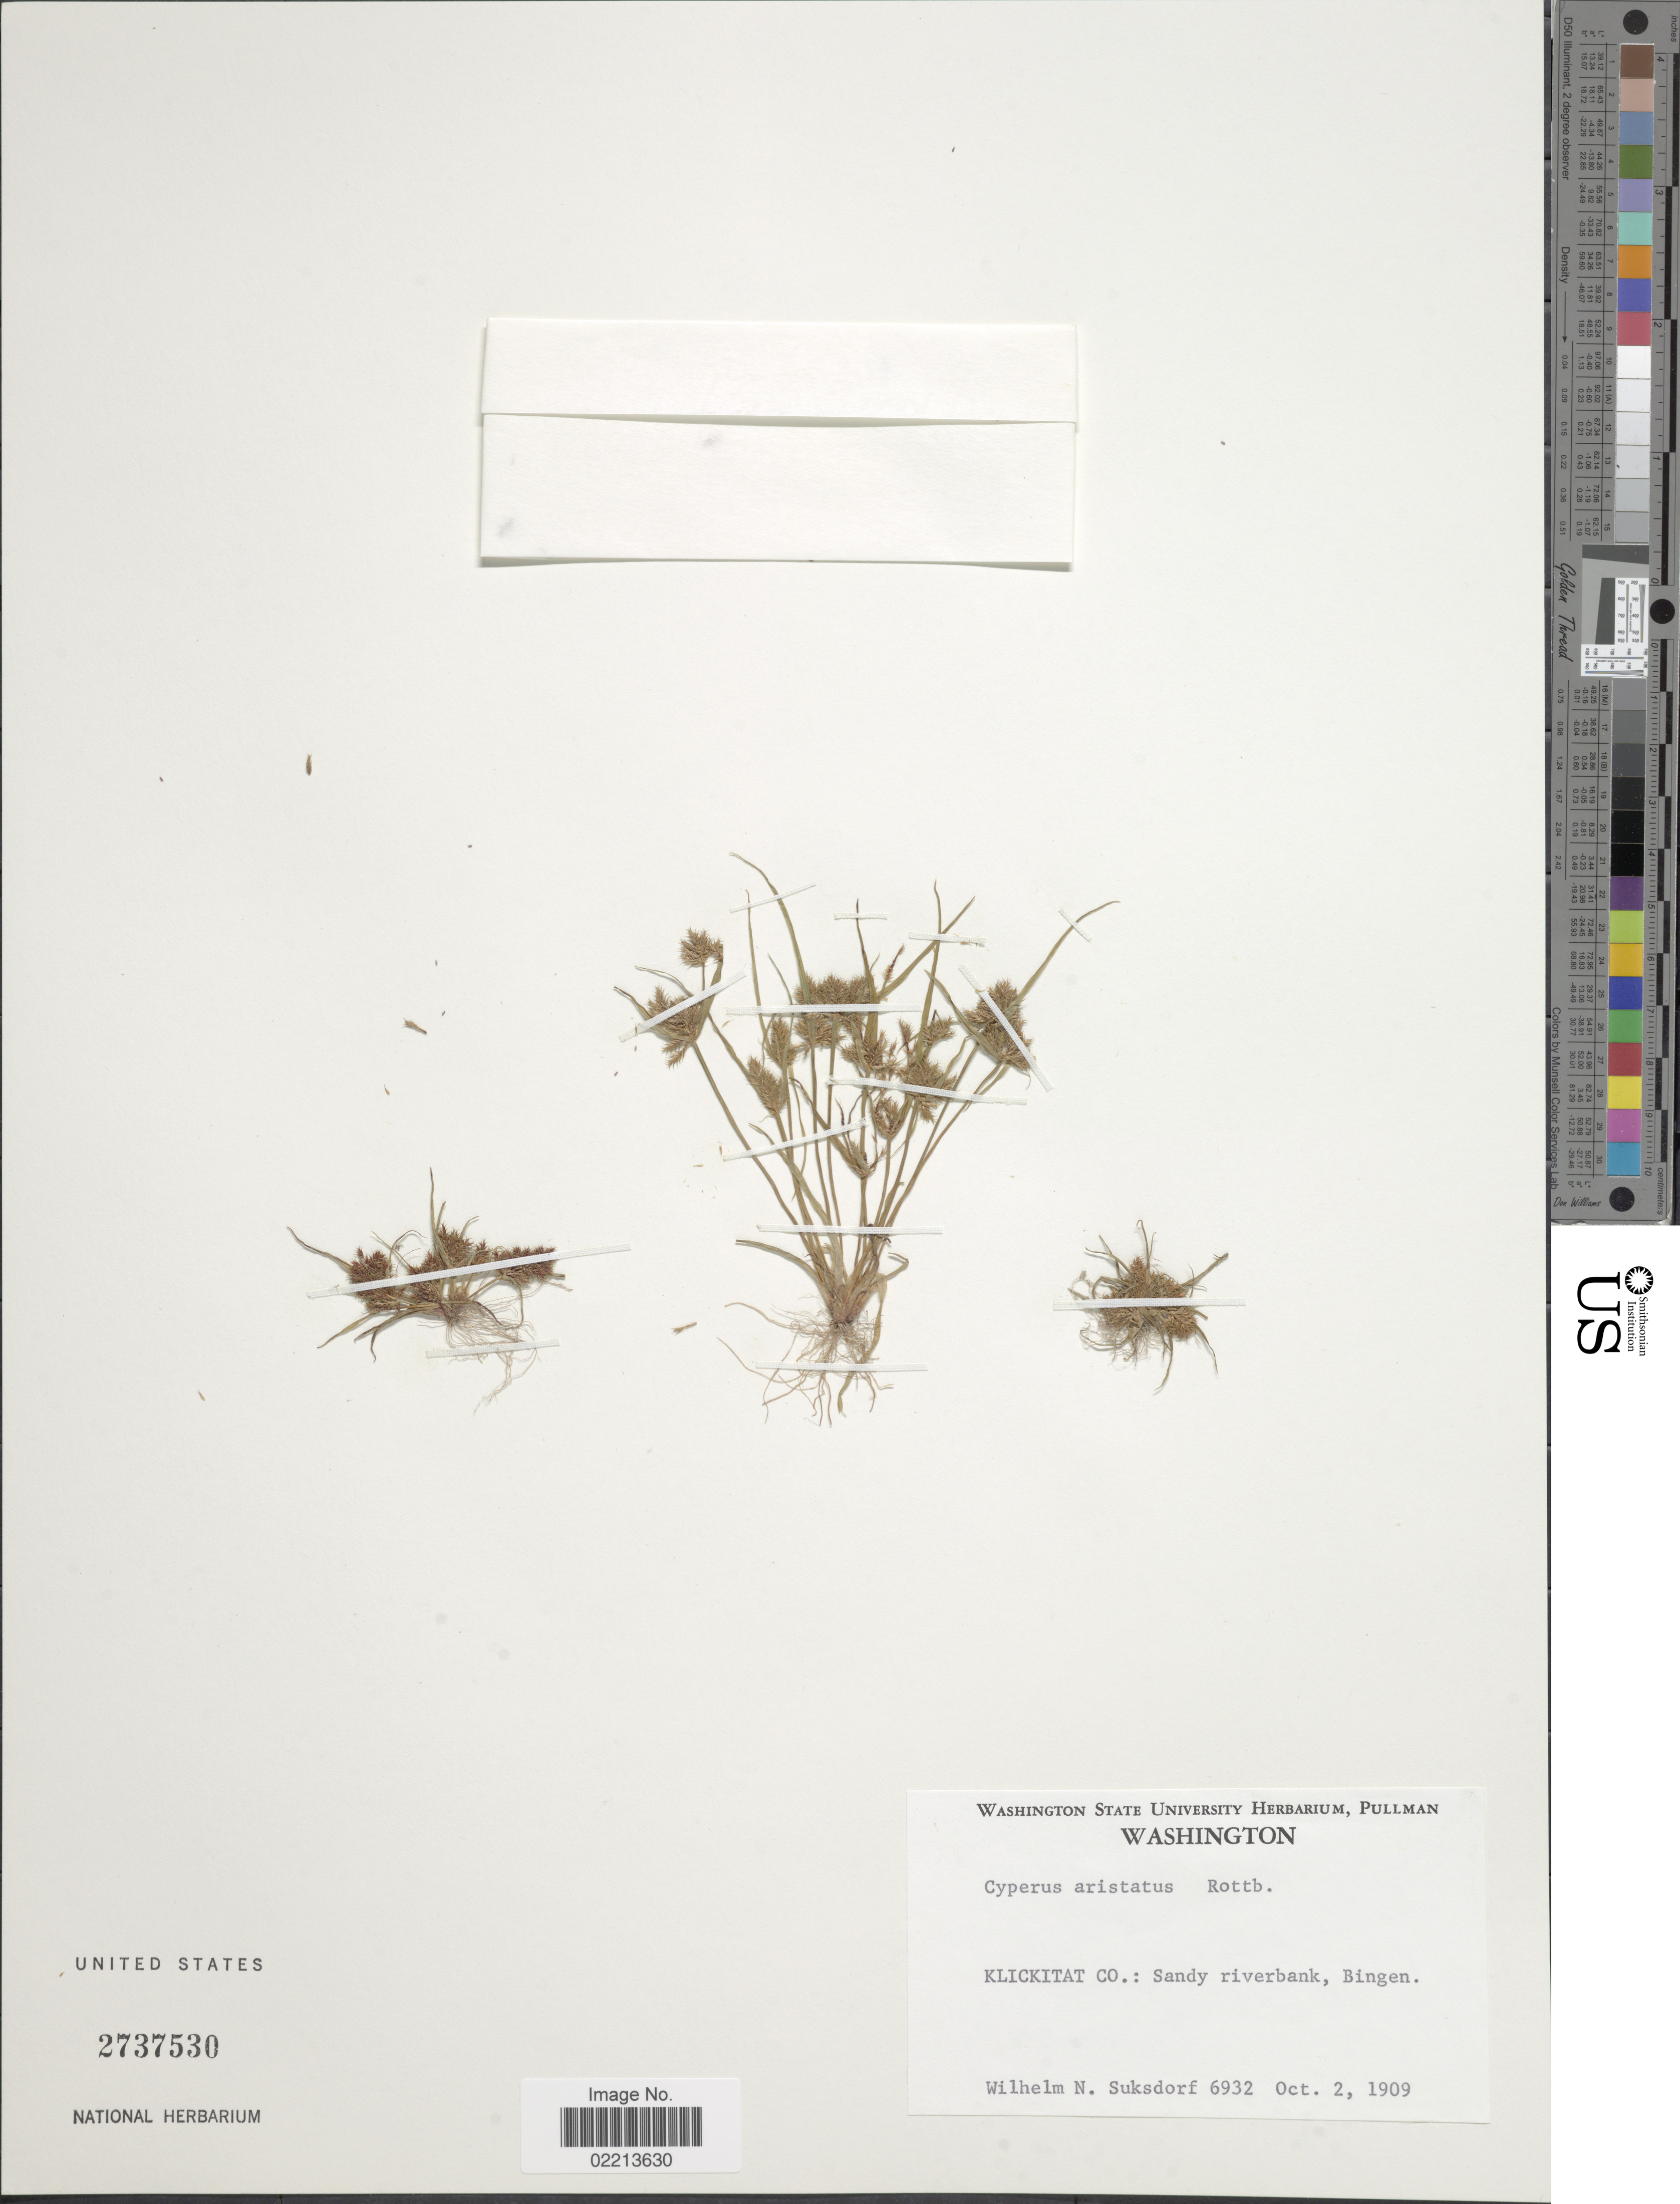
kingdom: Plantae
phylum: Tracheophyta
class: Liliopsida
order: Poales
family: Cyperaceae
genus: Cyperus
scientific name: Cyperus squarrosus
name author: L.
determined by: Strong, Mark T., (BOT), Smithsonian Institution - National Museum of Natural History (UNITED STATES)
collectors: W. N. Suksdorf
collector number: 69352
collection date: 1909-10-02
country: United States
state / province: Washington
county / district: Klickitat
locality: Klickitat Co.: sandy riverbank, Bingen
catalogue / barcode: US 2737530